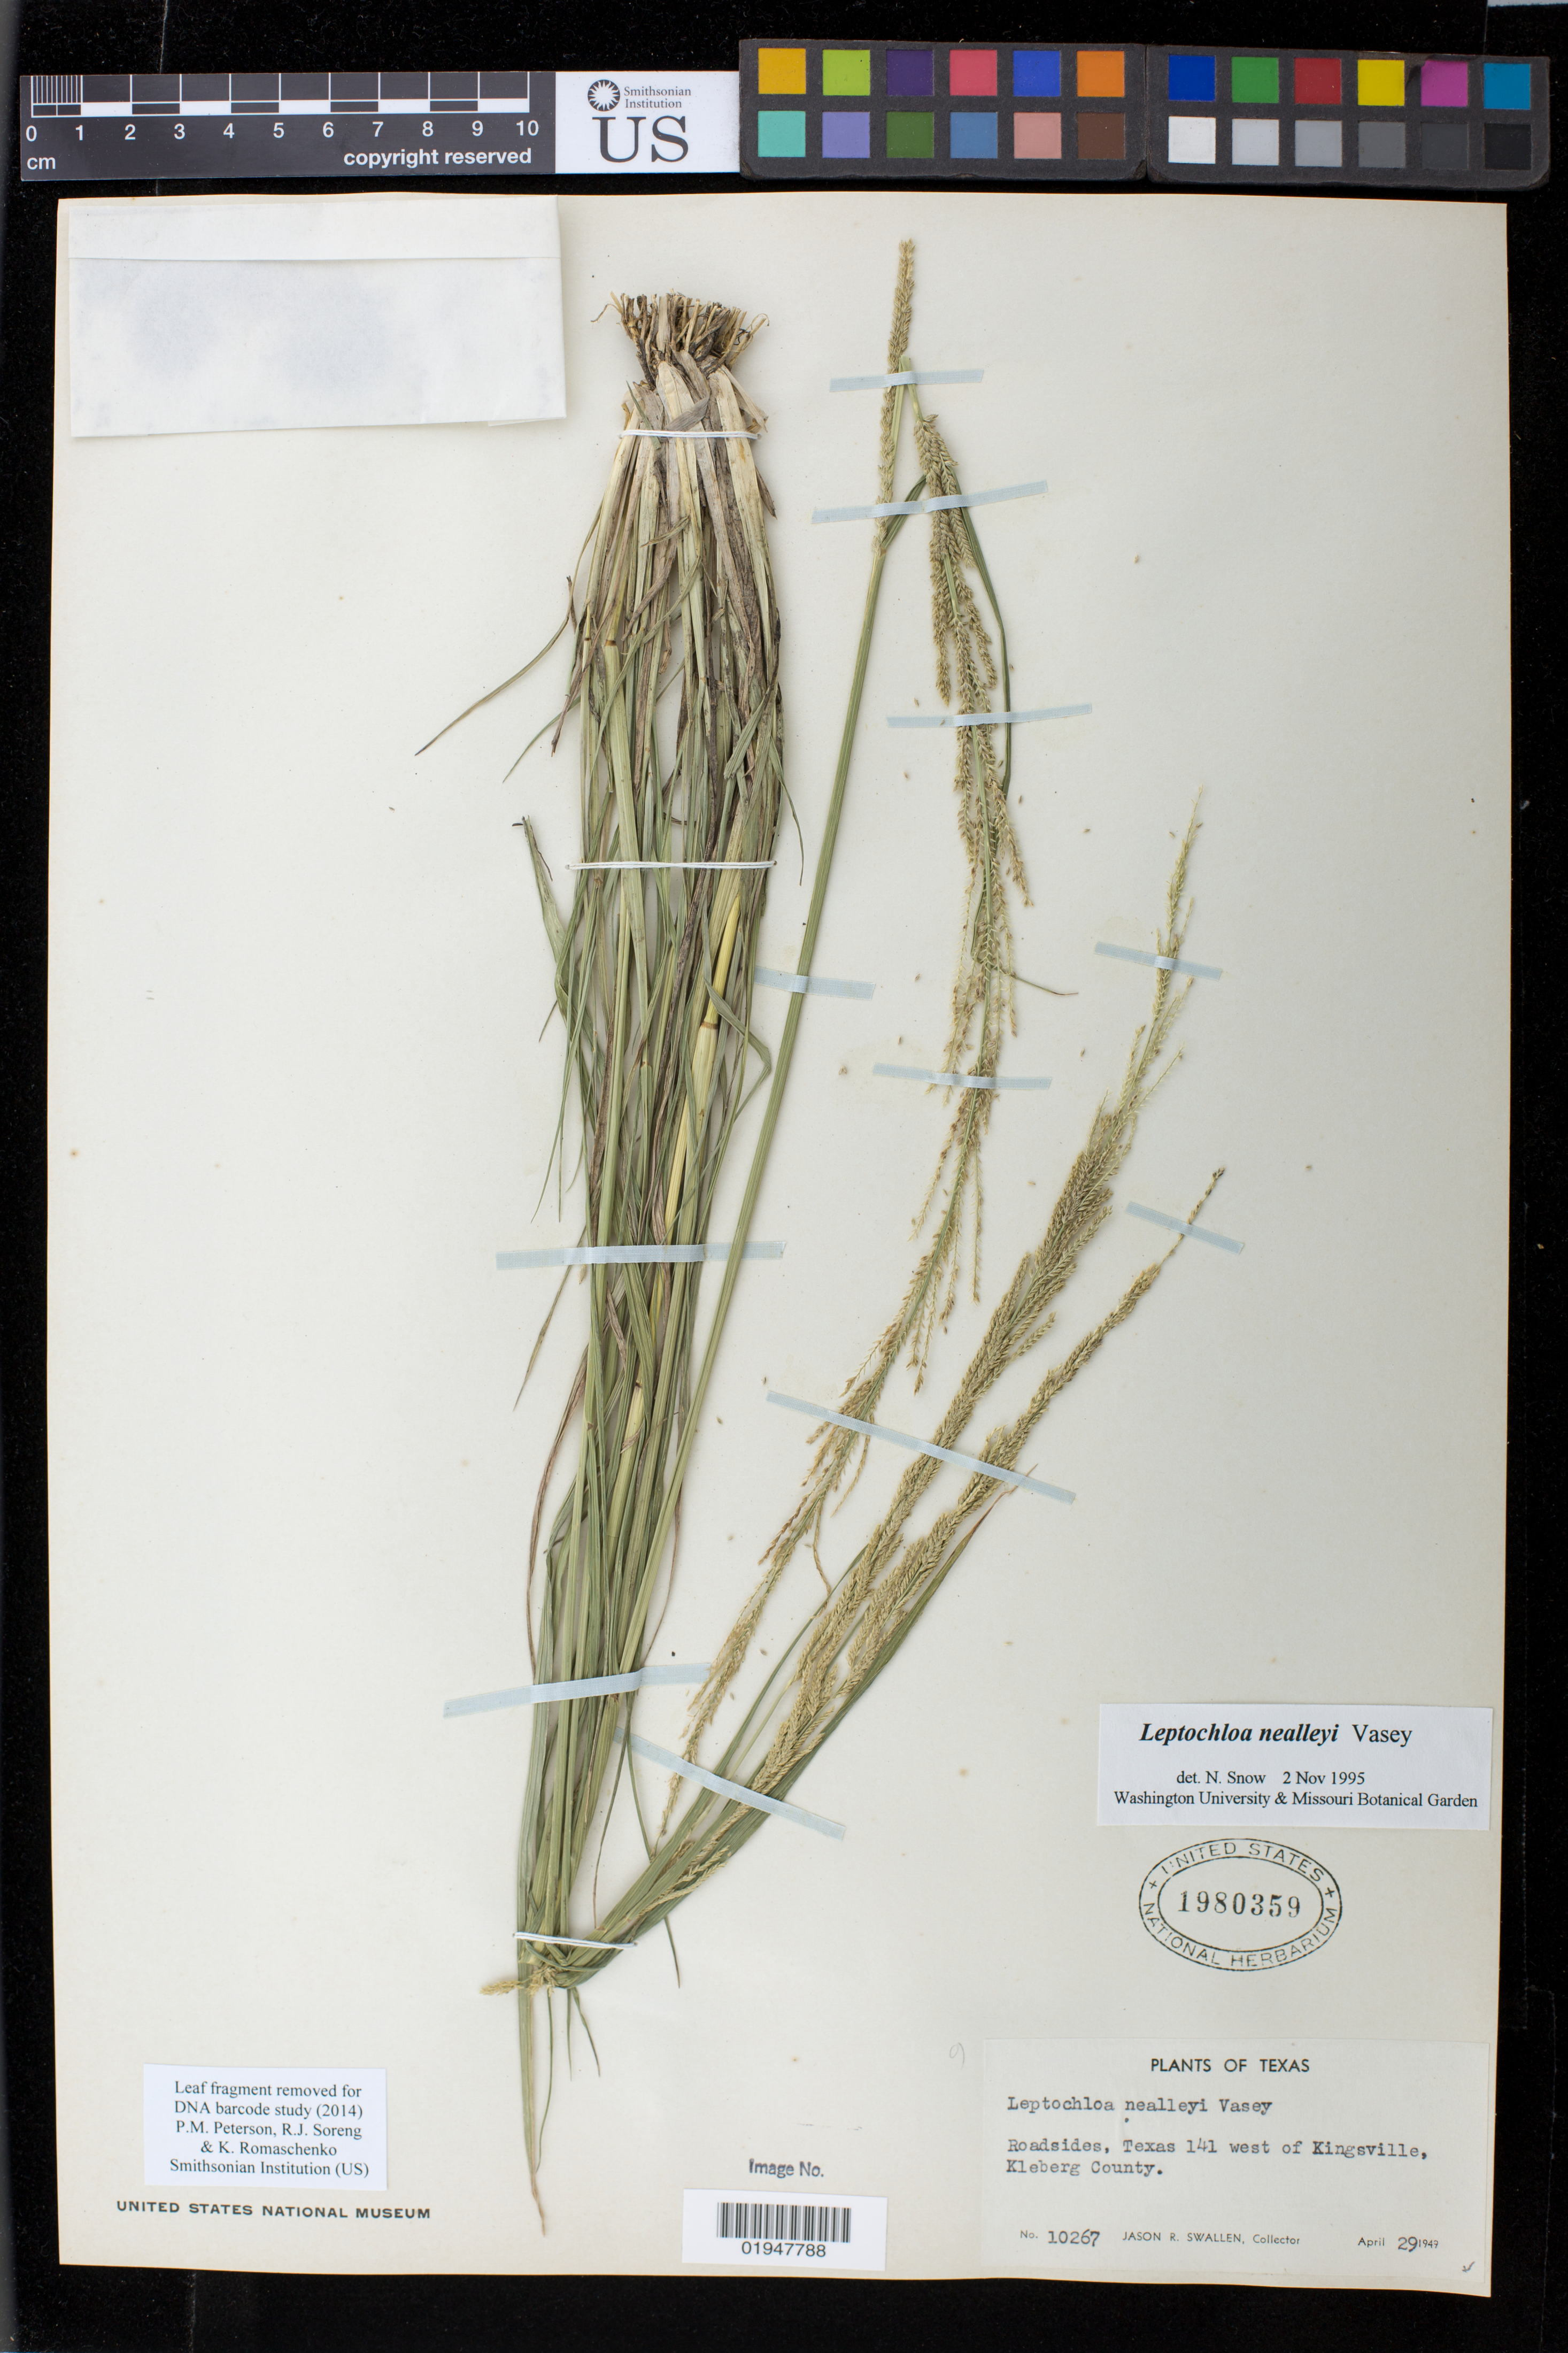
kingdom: Plantae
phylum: Tracheophyta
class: Liliopsida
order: Poales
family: Poaceae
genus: Leptochloa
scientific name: Leptochloa nealleyi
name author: Vasey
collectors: J. R. Swallen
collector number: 10267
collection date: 1949-04-29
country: United States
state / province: Texas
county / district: Kleberg County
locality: Roadsides, Texas 141 west of Kingsville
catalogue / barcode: US 1980359